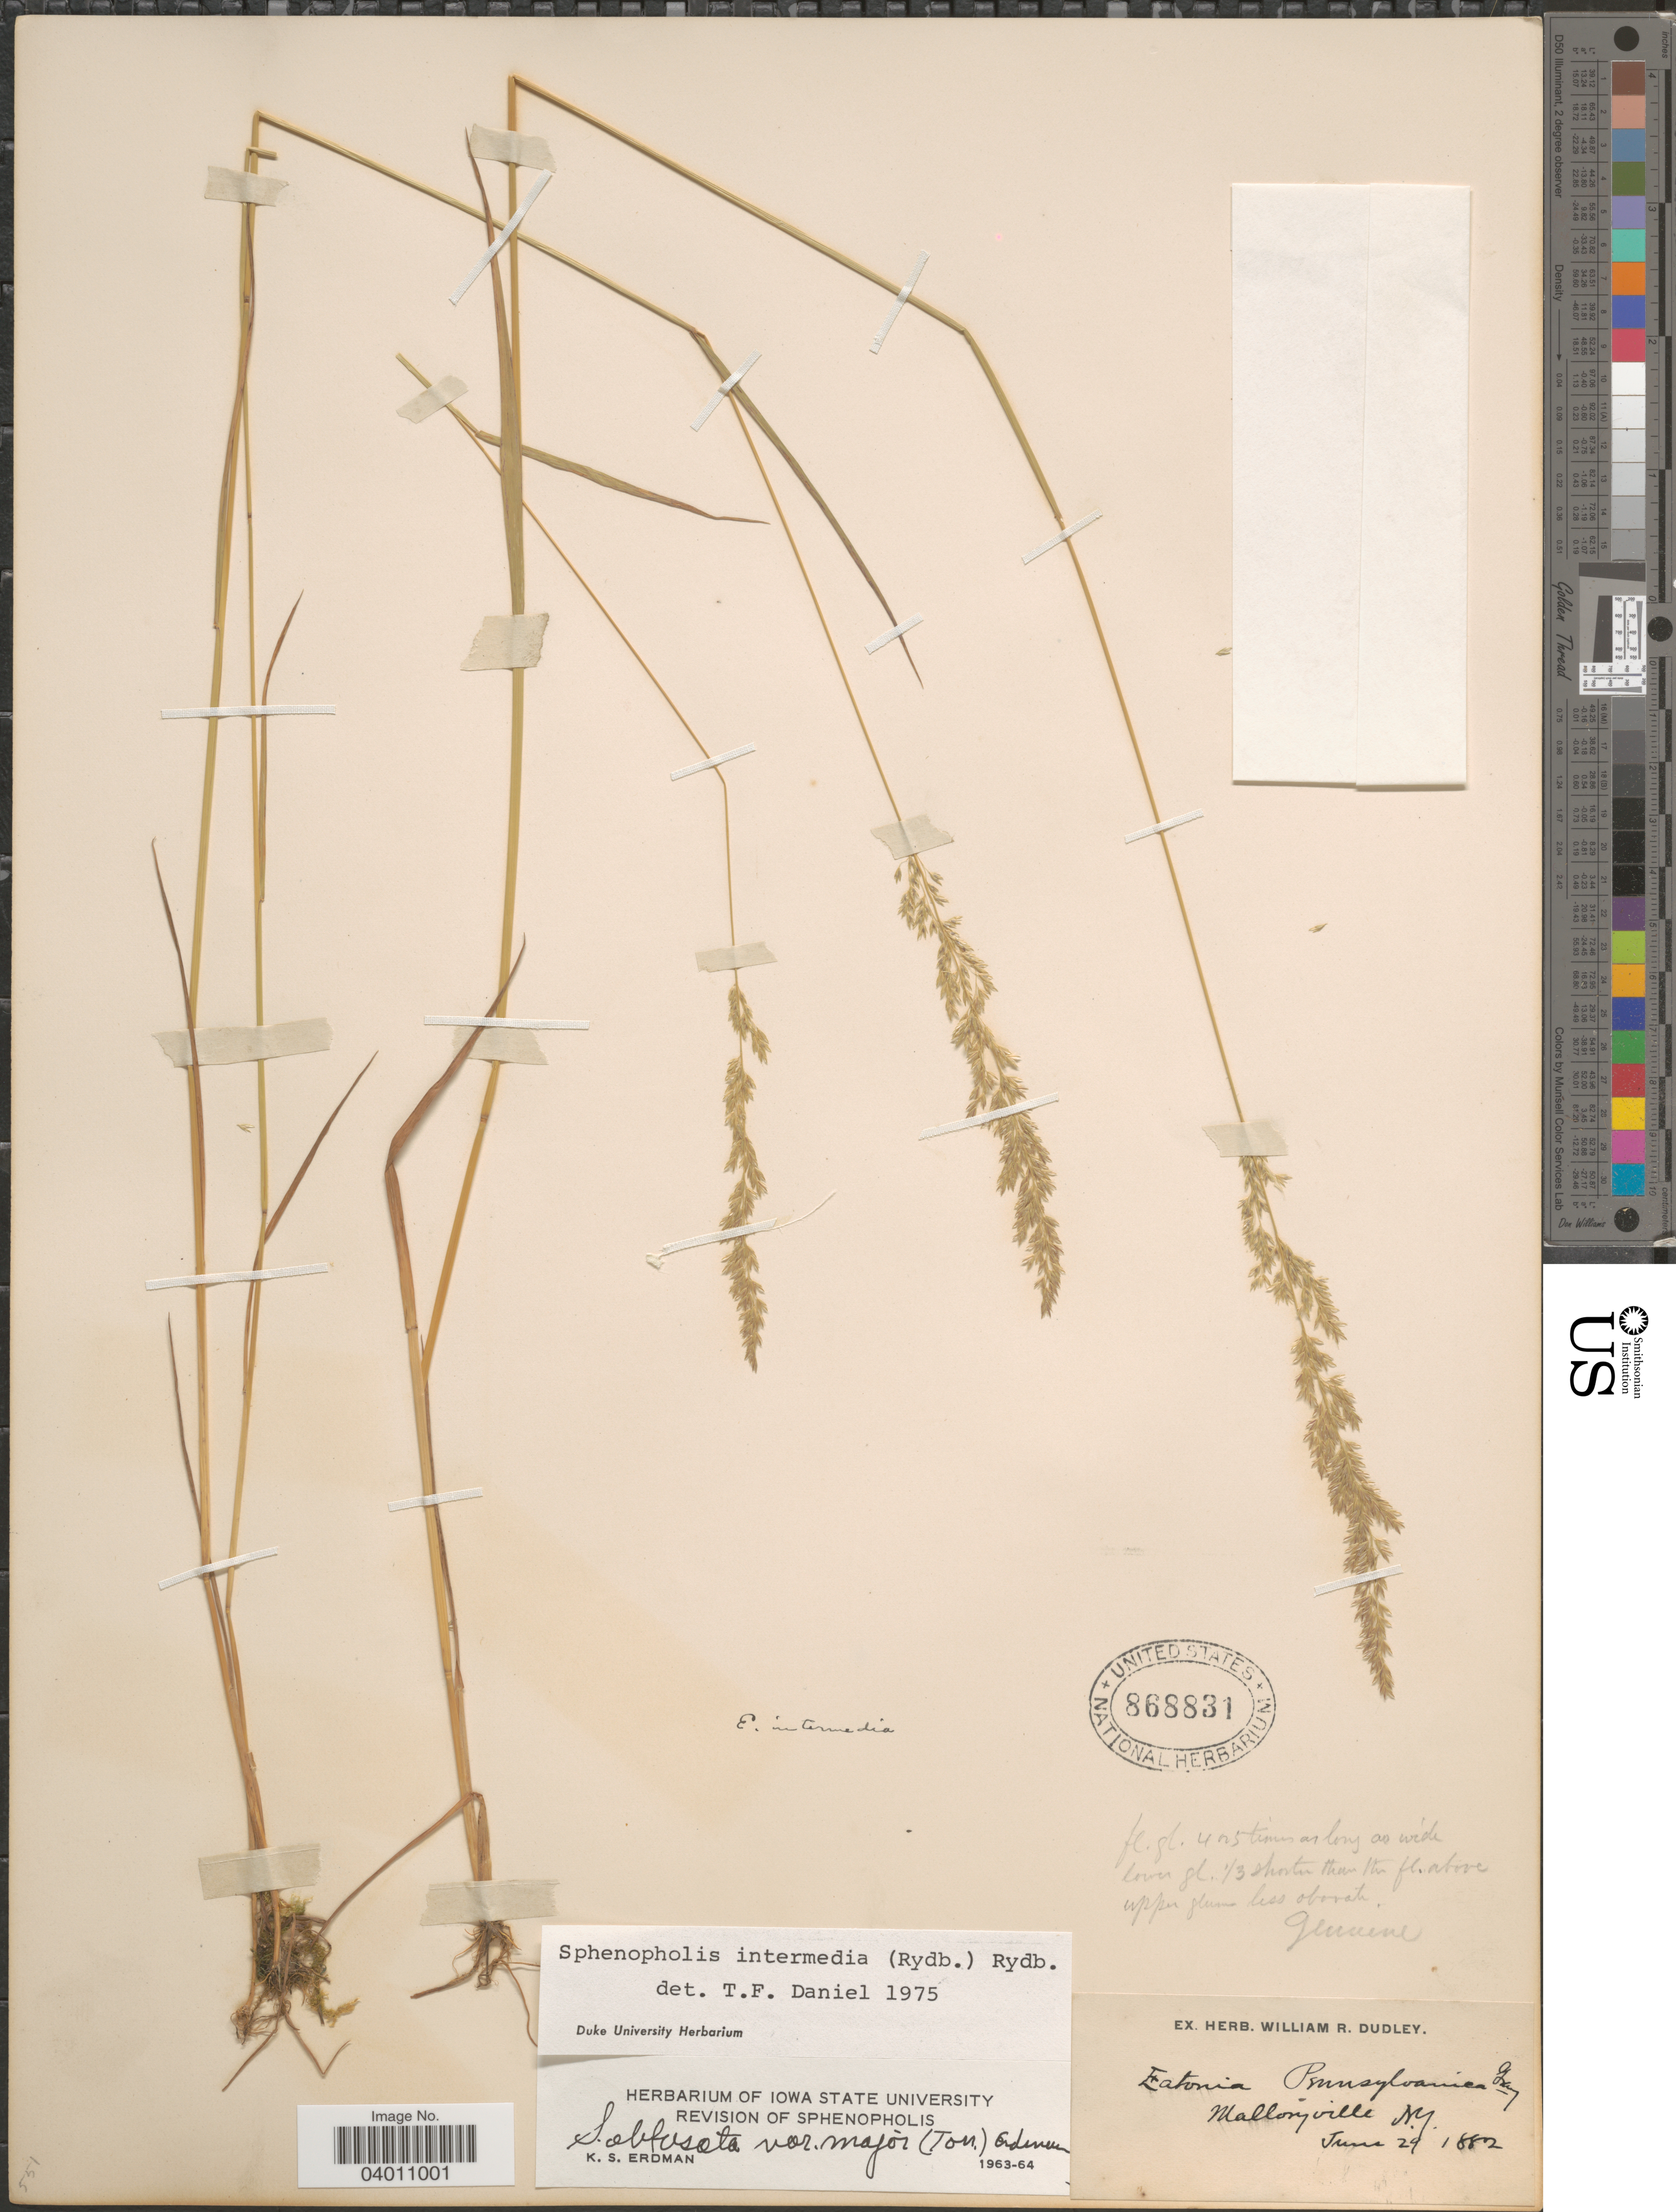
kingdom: Plantae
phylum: Tracheophyta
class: Liliopsida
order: Poales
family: Poaceae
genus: Sphenopholis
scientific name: Sphenopholis intermedia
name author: (Rydb.) Rydb.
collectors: Ex herb. William R. Dudley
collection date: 1882-06-29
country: United States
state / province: New York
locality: Malloryville.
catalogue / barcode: US 868831